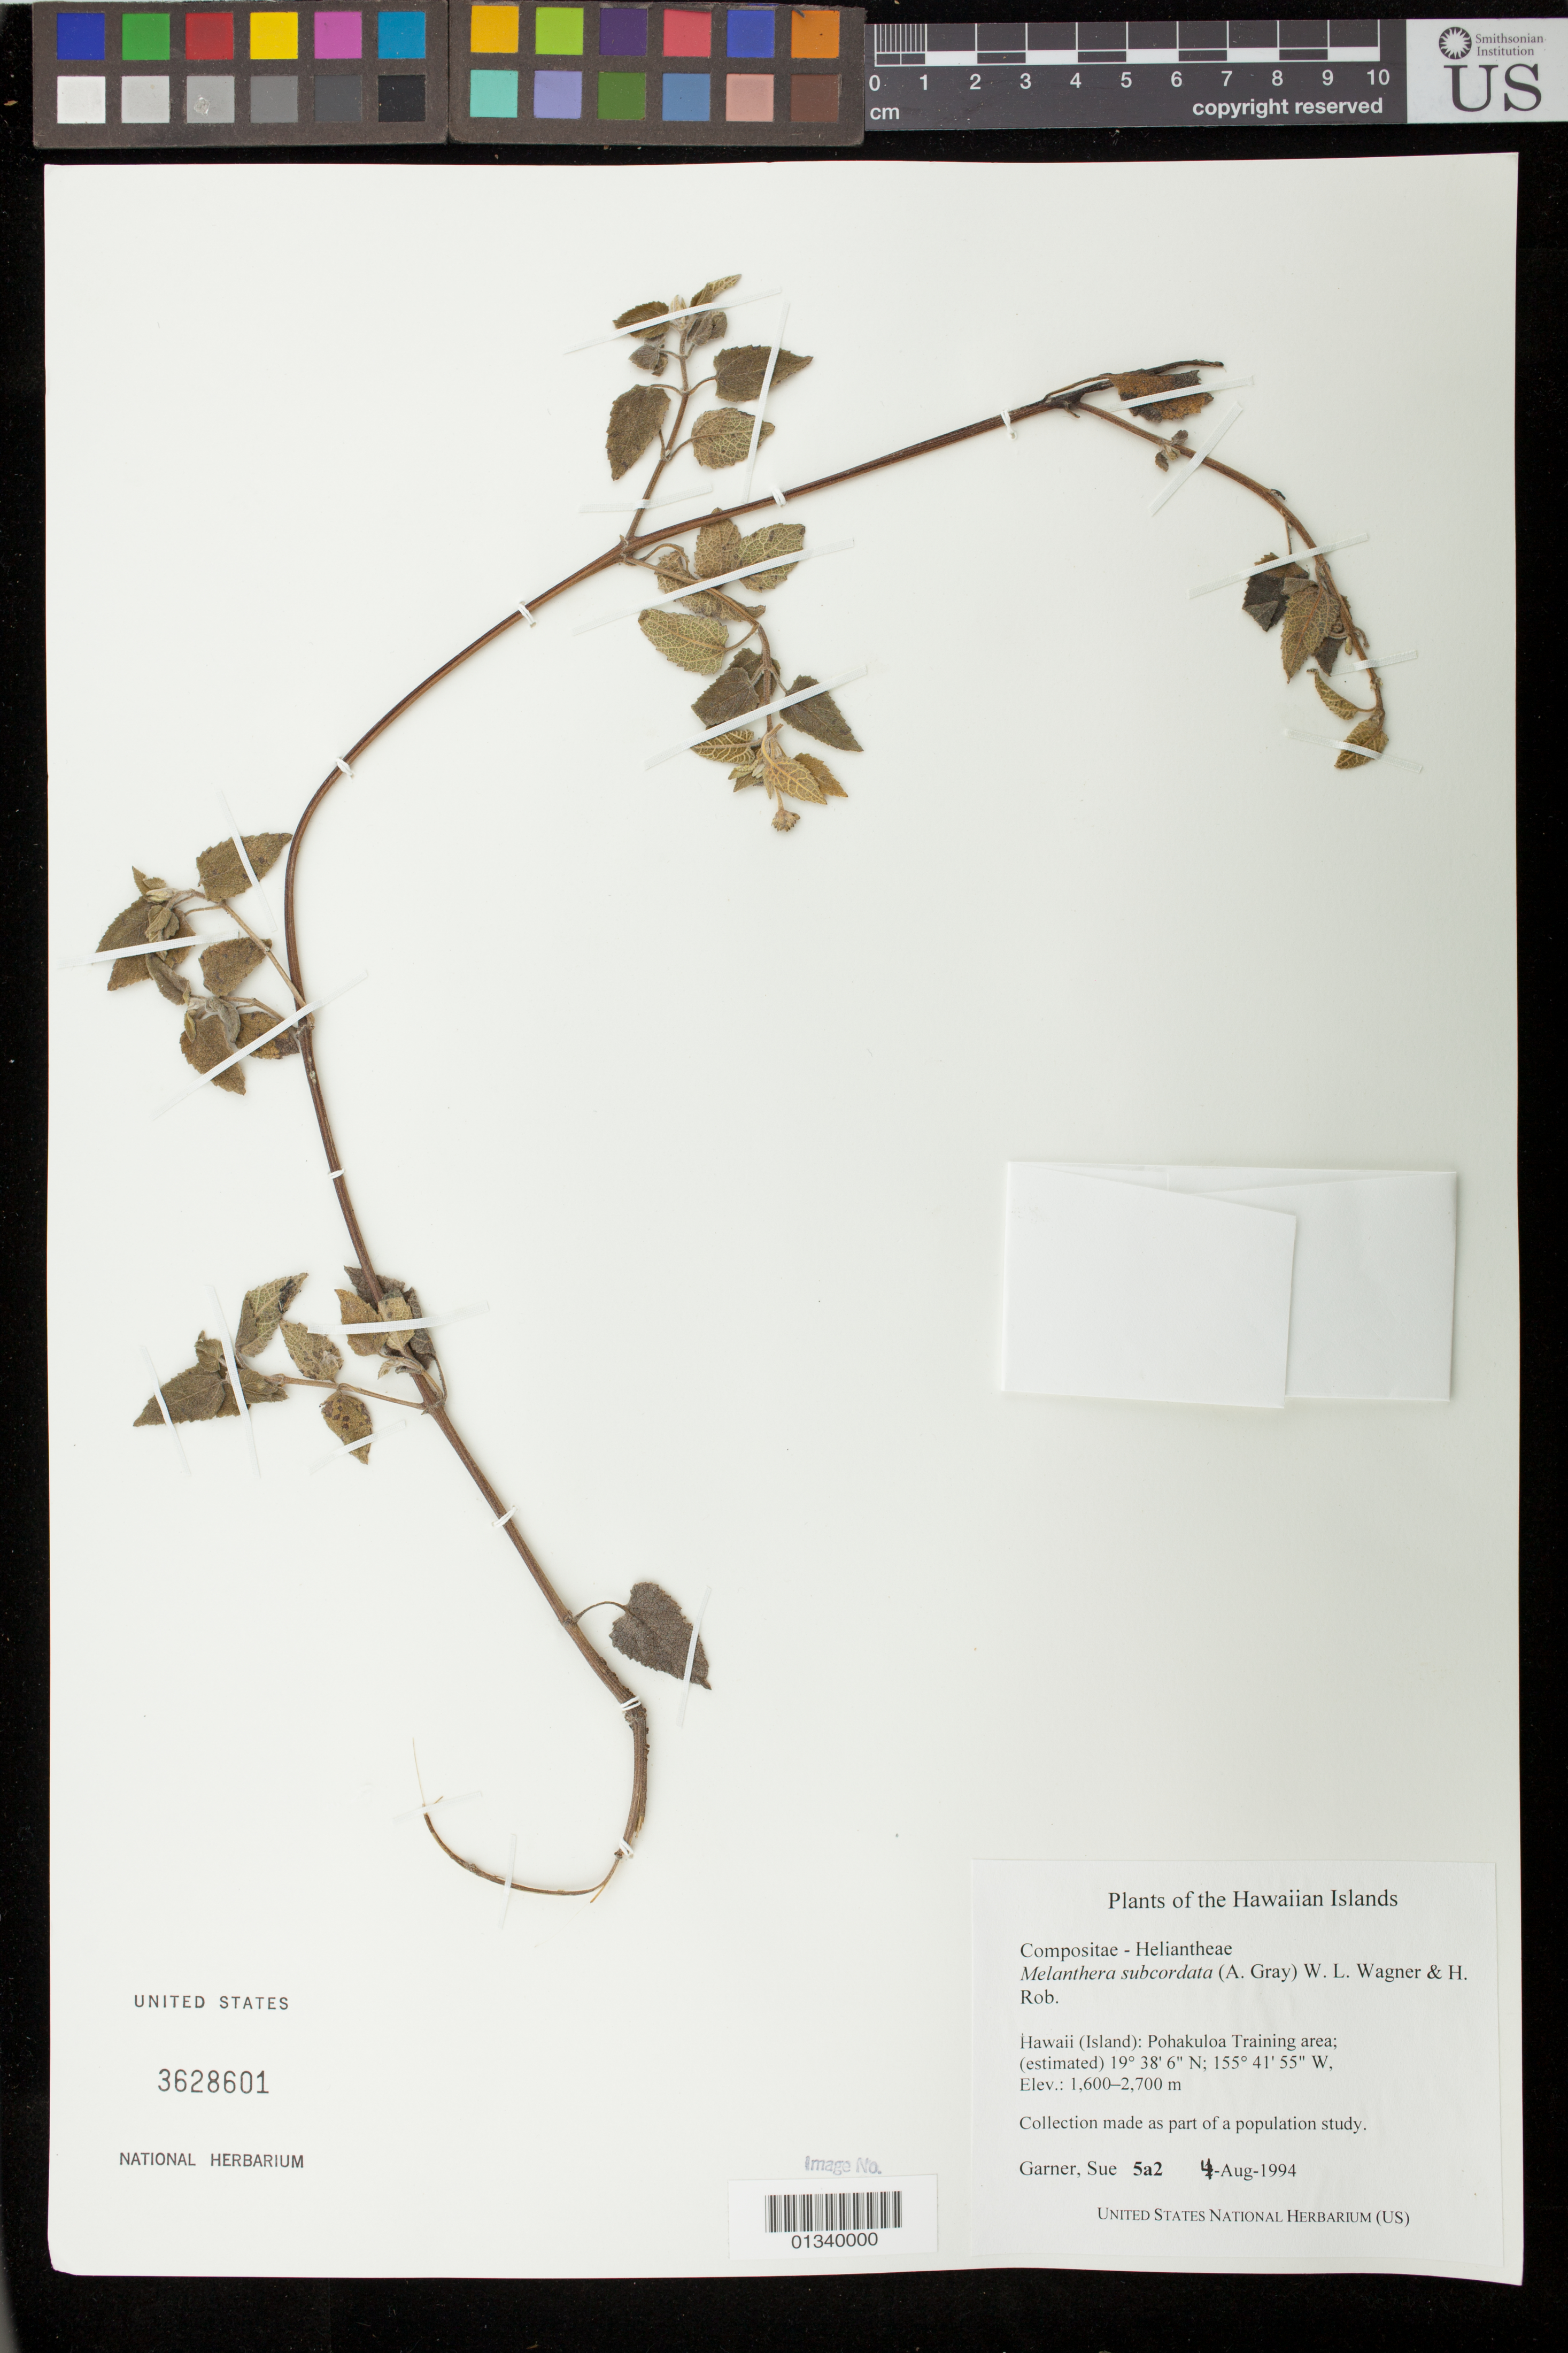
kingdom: Plantae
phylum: Tracheophyta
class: Magnoliopsida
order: Asterales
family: Asteraceae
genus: Wollastonia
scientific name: Wollastonia subcordata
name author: (A. Gray) Orchard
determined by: Wagner, W. L., (BOT), Smithsonian Institution - National Museum of Natural History (UNITED STATES)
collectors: S. Garner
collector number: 5a2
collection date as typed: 4 August 1994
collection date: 1994-08-04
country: United States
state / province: Hawaii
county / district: Hawaii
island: Hawaii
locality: Pohakuloa Training area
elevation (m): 1600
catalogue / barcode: US 3628601